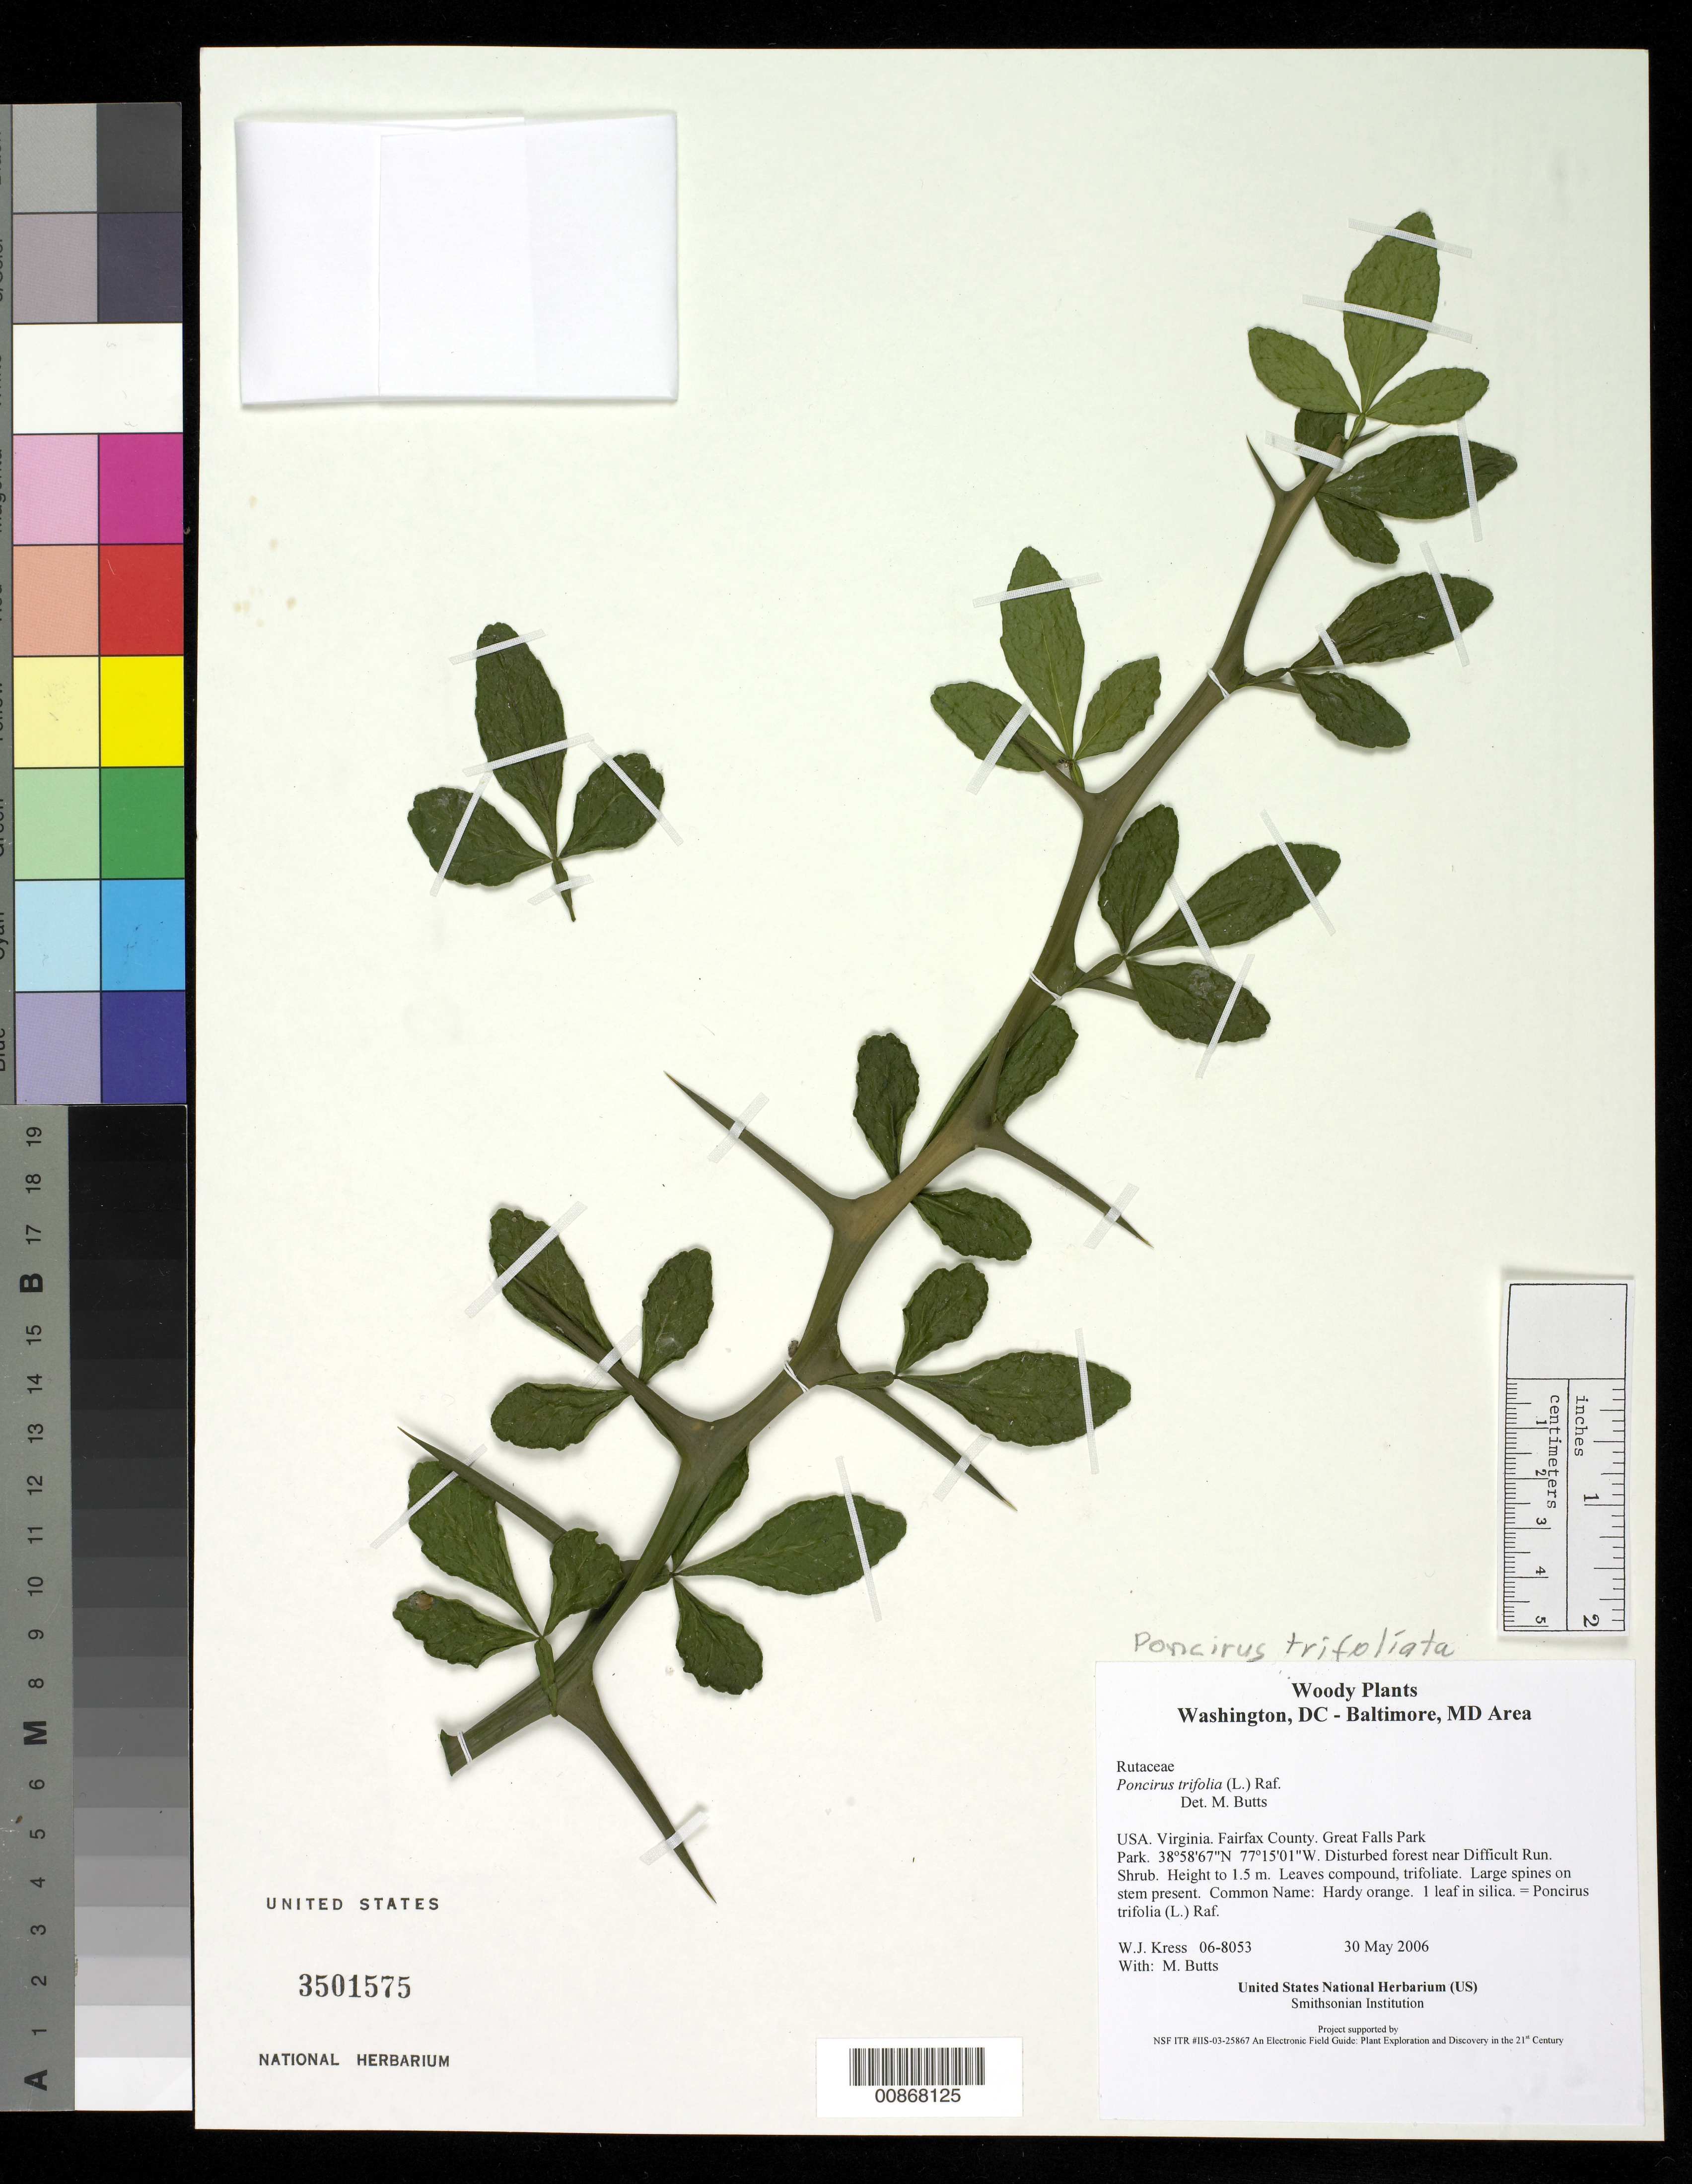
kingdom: Plantae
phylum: Tracheophyta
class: Magnoliopsida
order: Sapindales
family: Rutaceae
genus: Citrus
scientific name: Citrus trifoliata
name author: L.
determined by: Strong, Mark T., (BOT), Smithsonian Institution - National Museum of Natural History (UNITED STATES)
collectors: W. J. Kress & M. B. Butts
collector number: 06-8053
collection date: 2006-05-30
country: United States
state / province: Virginia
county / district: Fairfax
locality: Great Falls Park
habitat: Disturbed forest near Difficult Run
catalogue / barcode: US 3501575